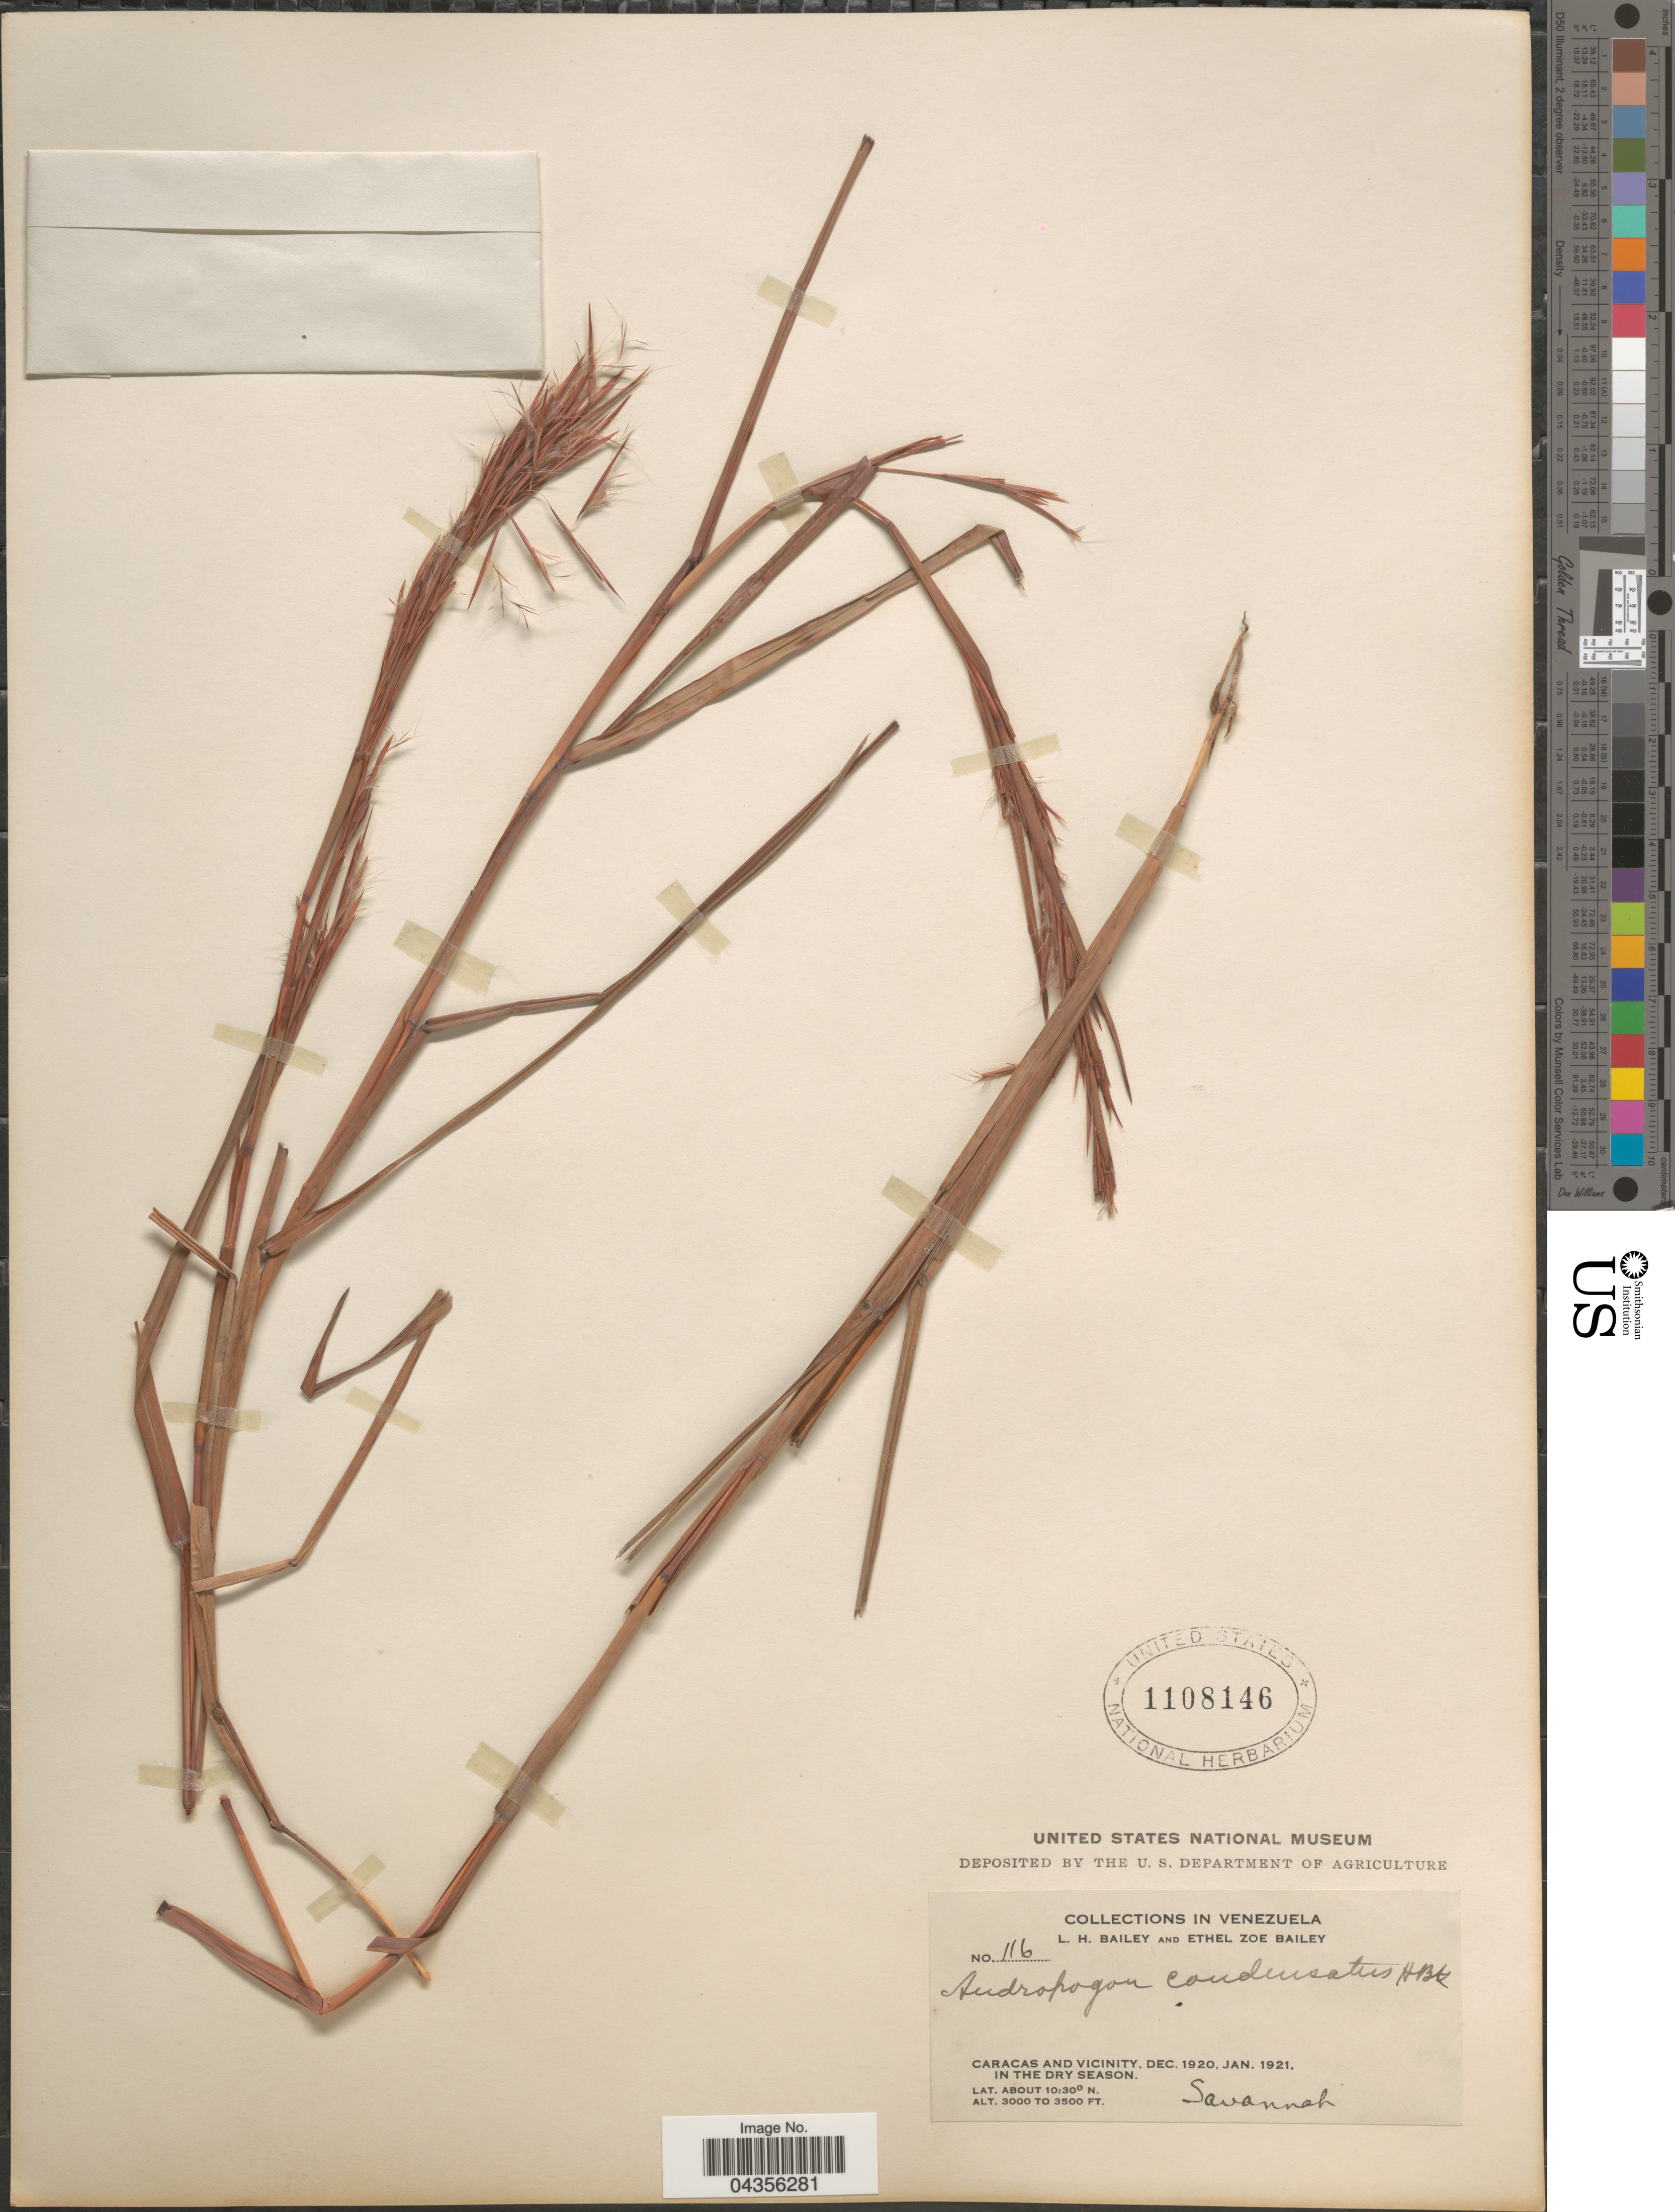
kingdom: Plantae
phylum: Tracheophyta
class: Liliopsida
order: Poales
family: Poaceae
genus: Schizachyrium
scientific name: Schizachyrium condensatum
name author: (Kunth) Nees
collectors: L. H. Bailey & E. Z. Bailey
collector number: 116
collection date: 1920-12/1921-01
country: Venezuela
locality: Caracas And Vicinity.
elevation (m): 914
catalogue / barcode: US 1108146